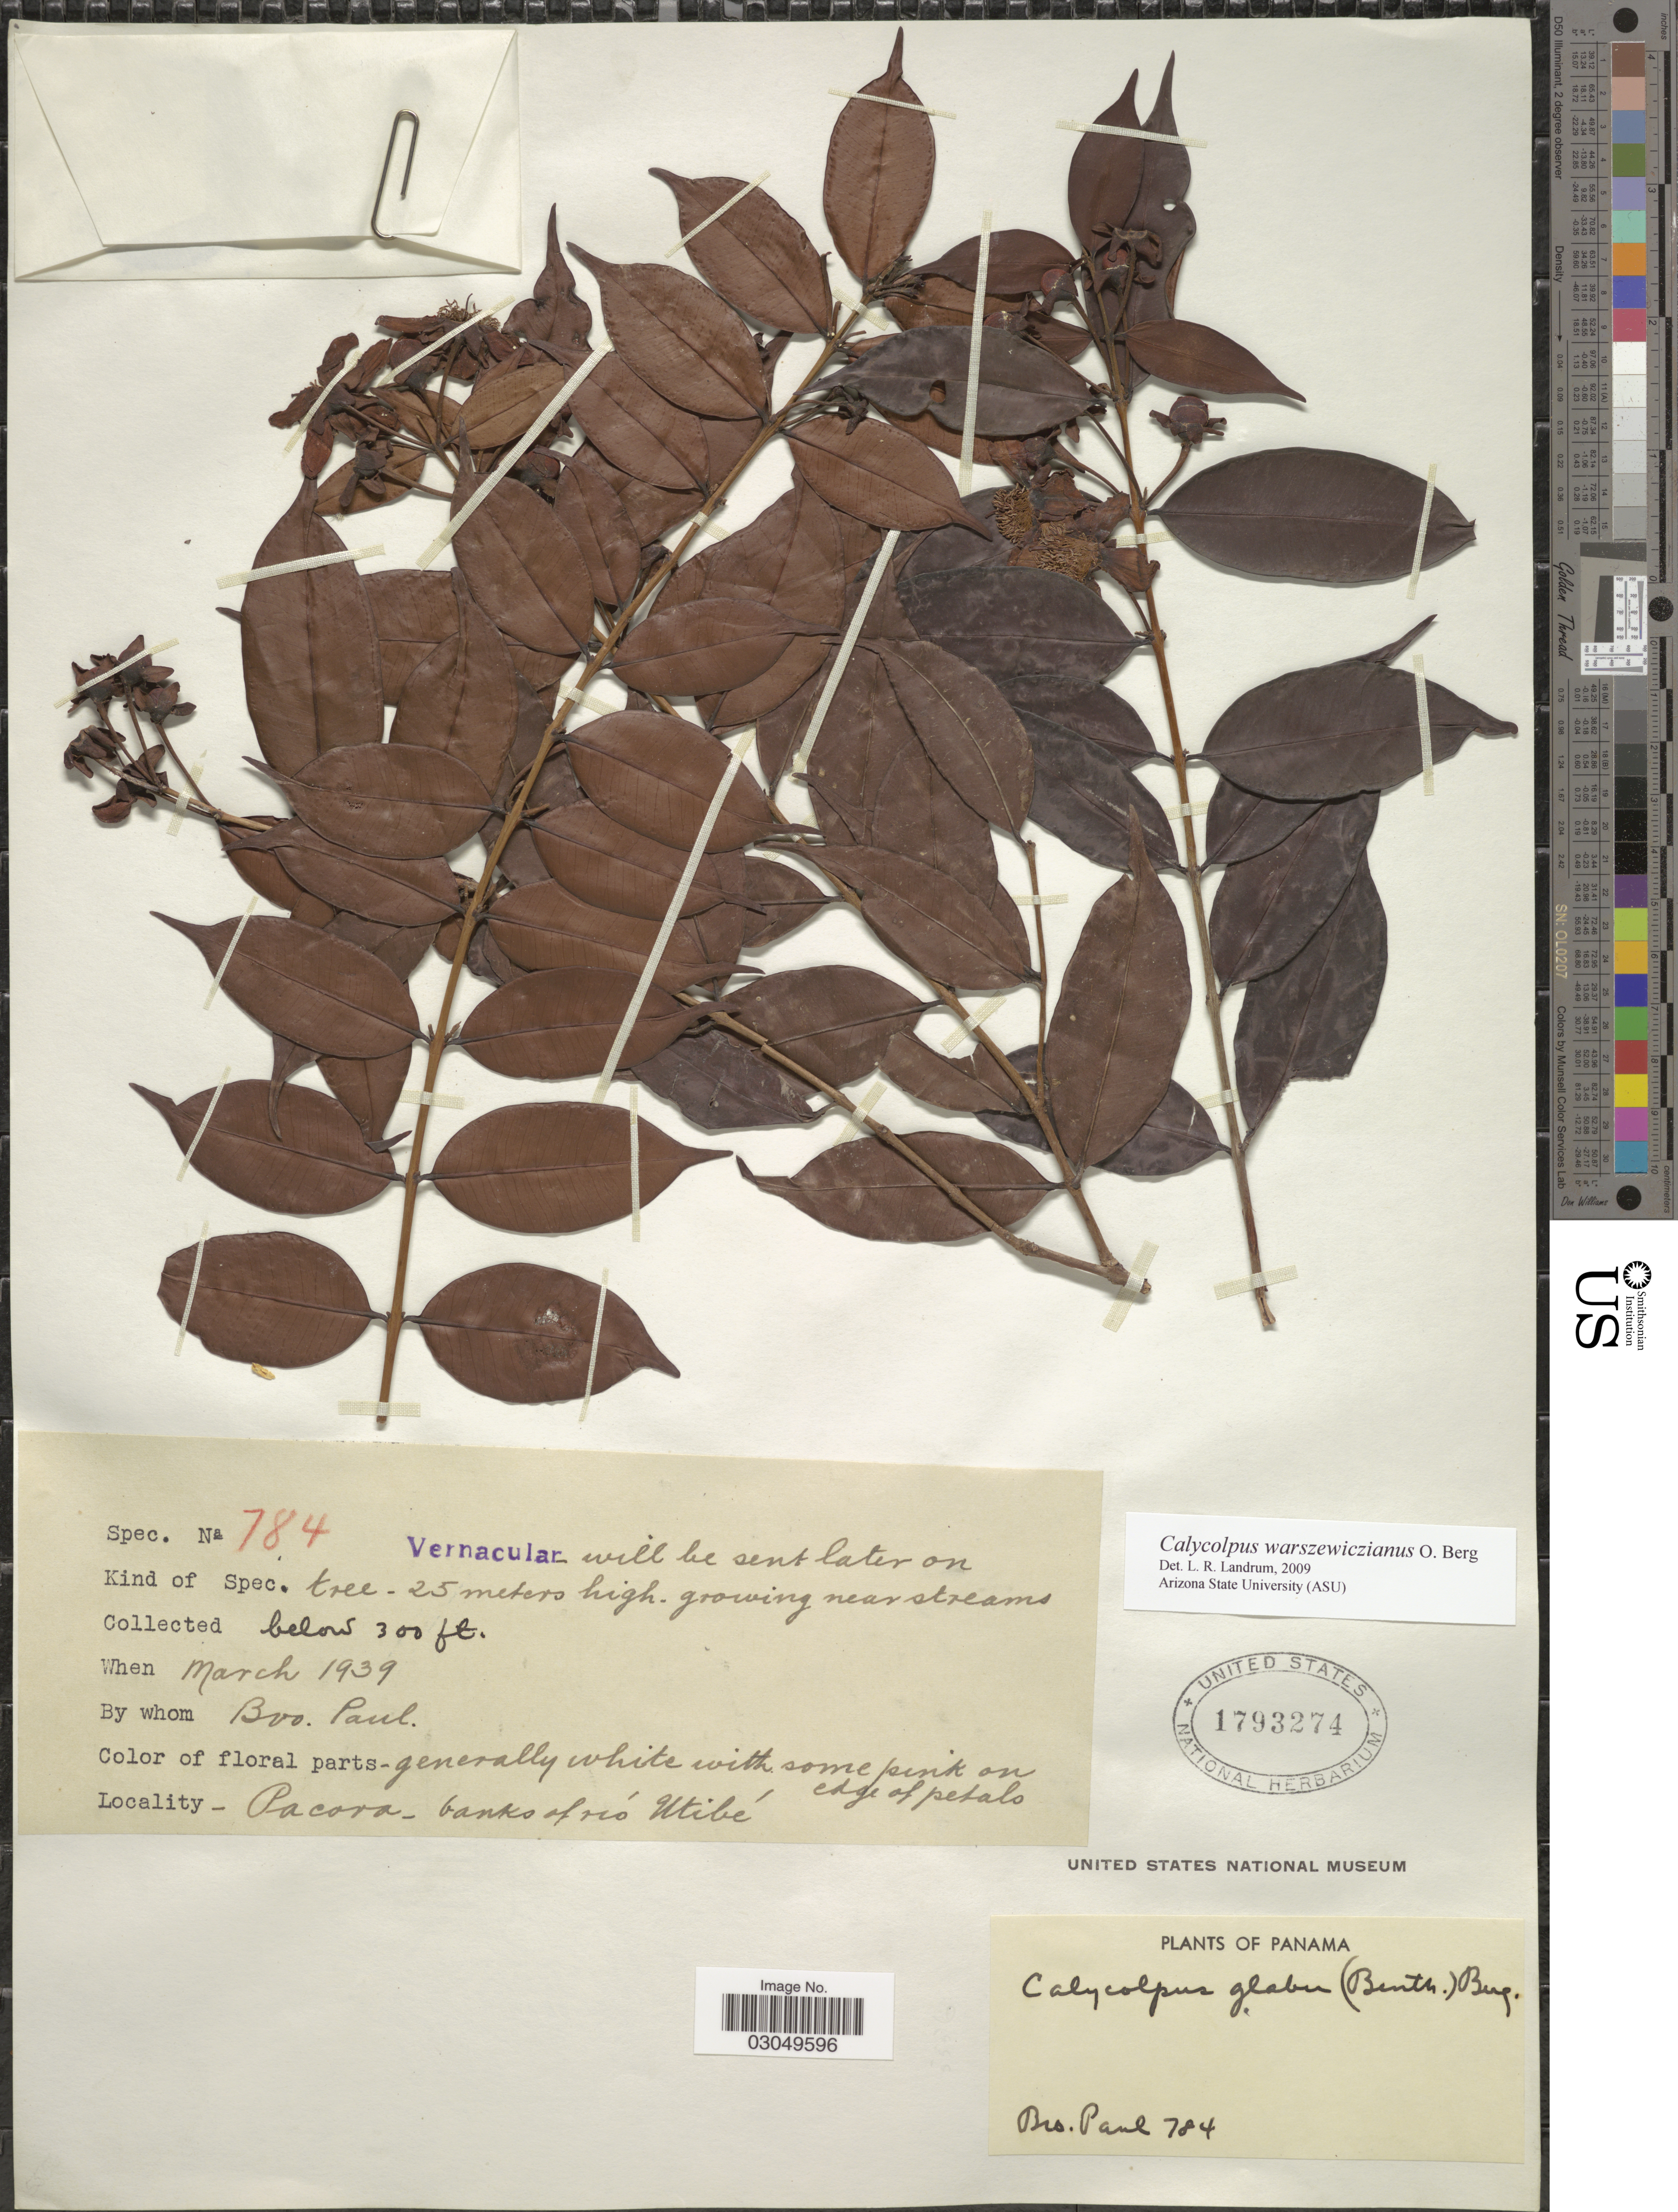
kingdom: Plantae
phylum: Tracheophyta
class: Magnoliopsida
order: Myrtales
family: Myrtaceae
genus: Calycolpus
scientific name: Calycolpus warszewiczianus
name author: O. Berg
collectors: B. Paul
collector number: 784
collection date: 1939-03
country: Panama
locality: Pacora - banks of rui Utibé.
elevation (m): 91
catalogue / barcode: US 1793274